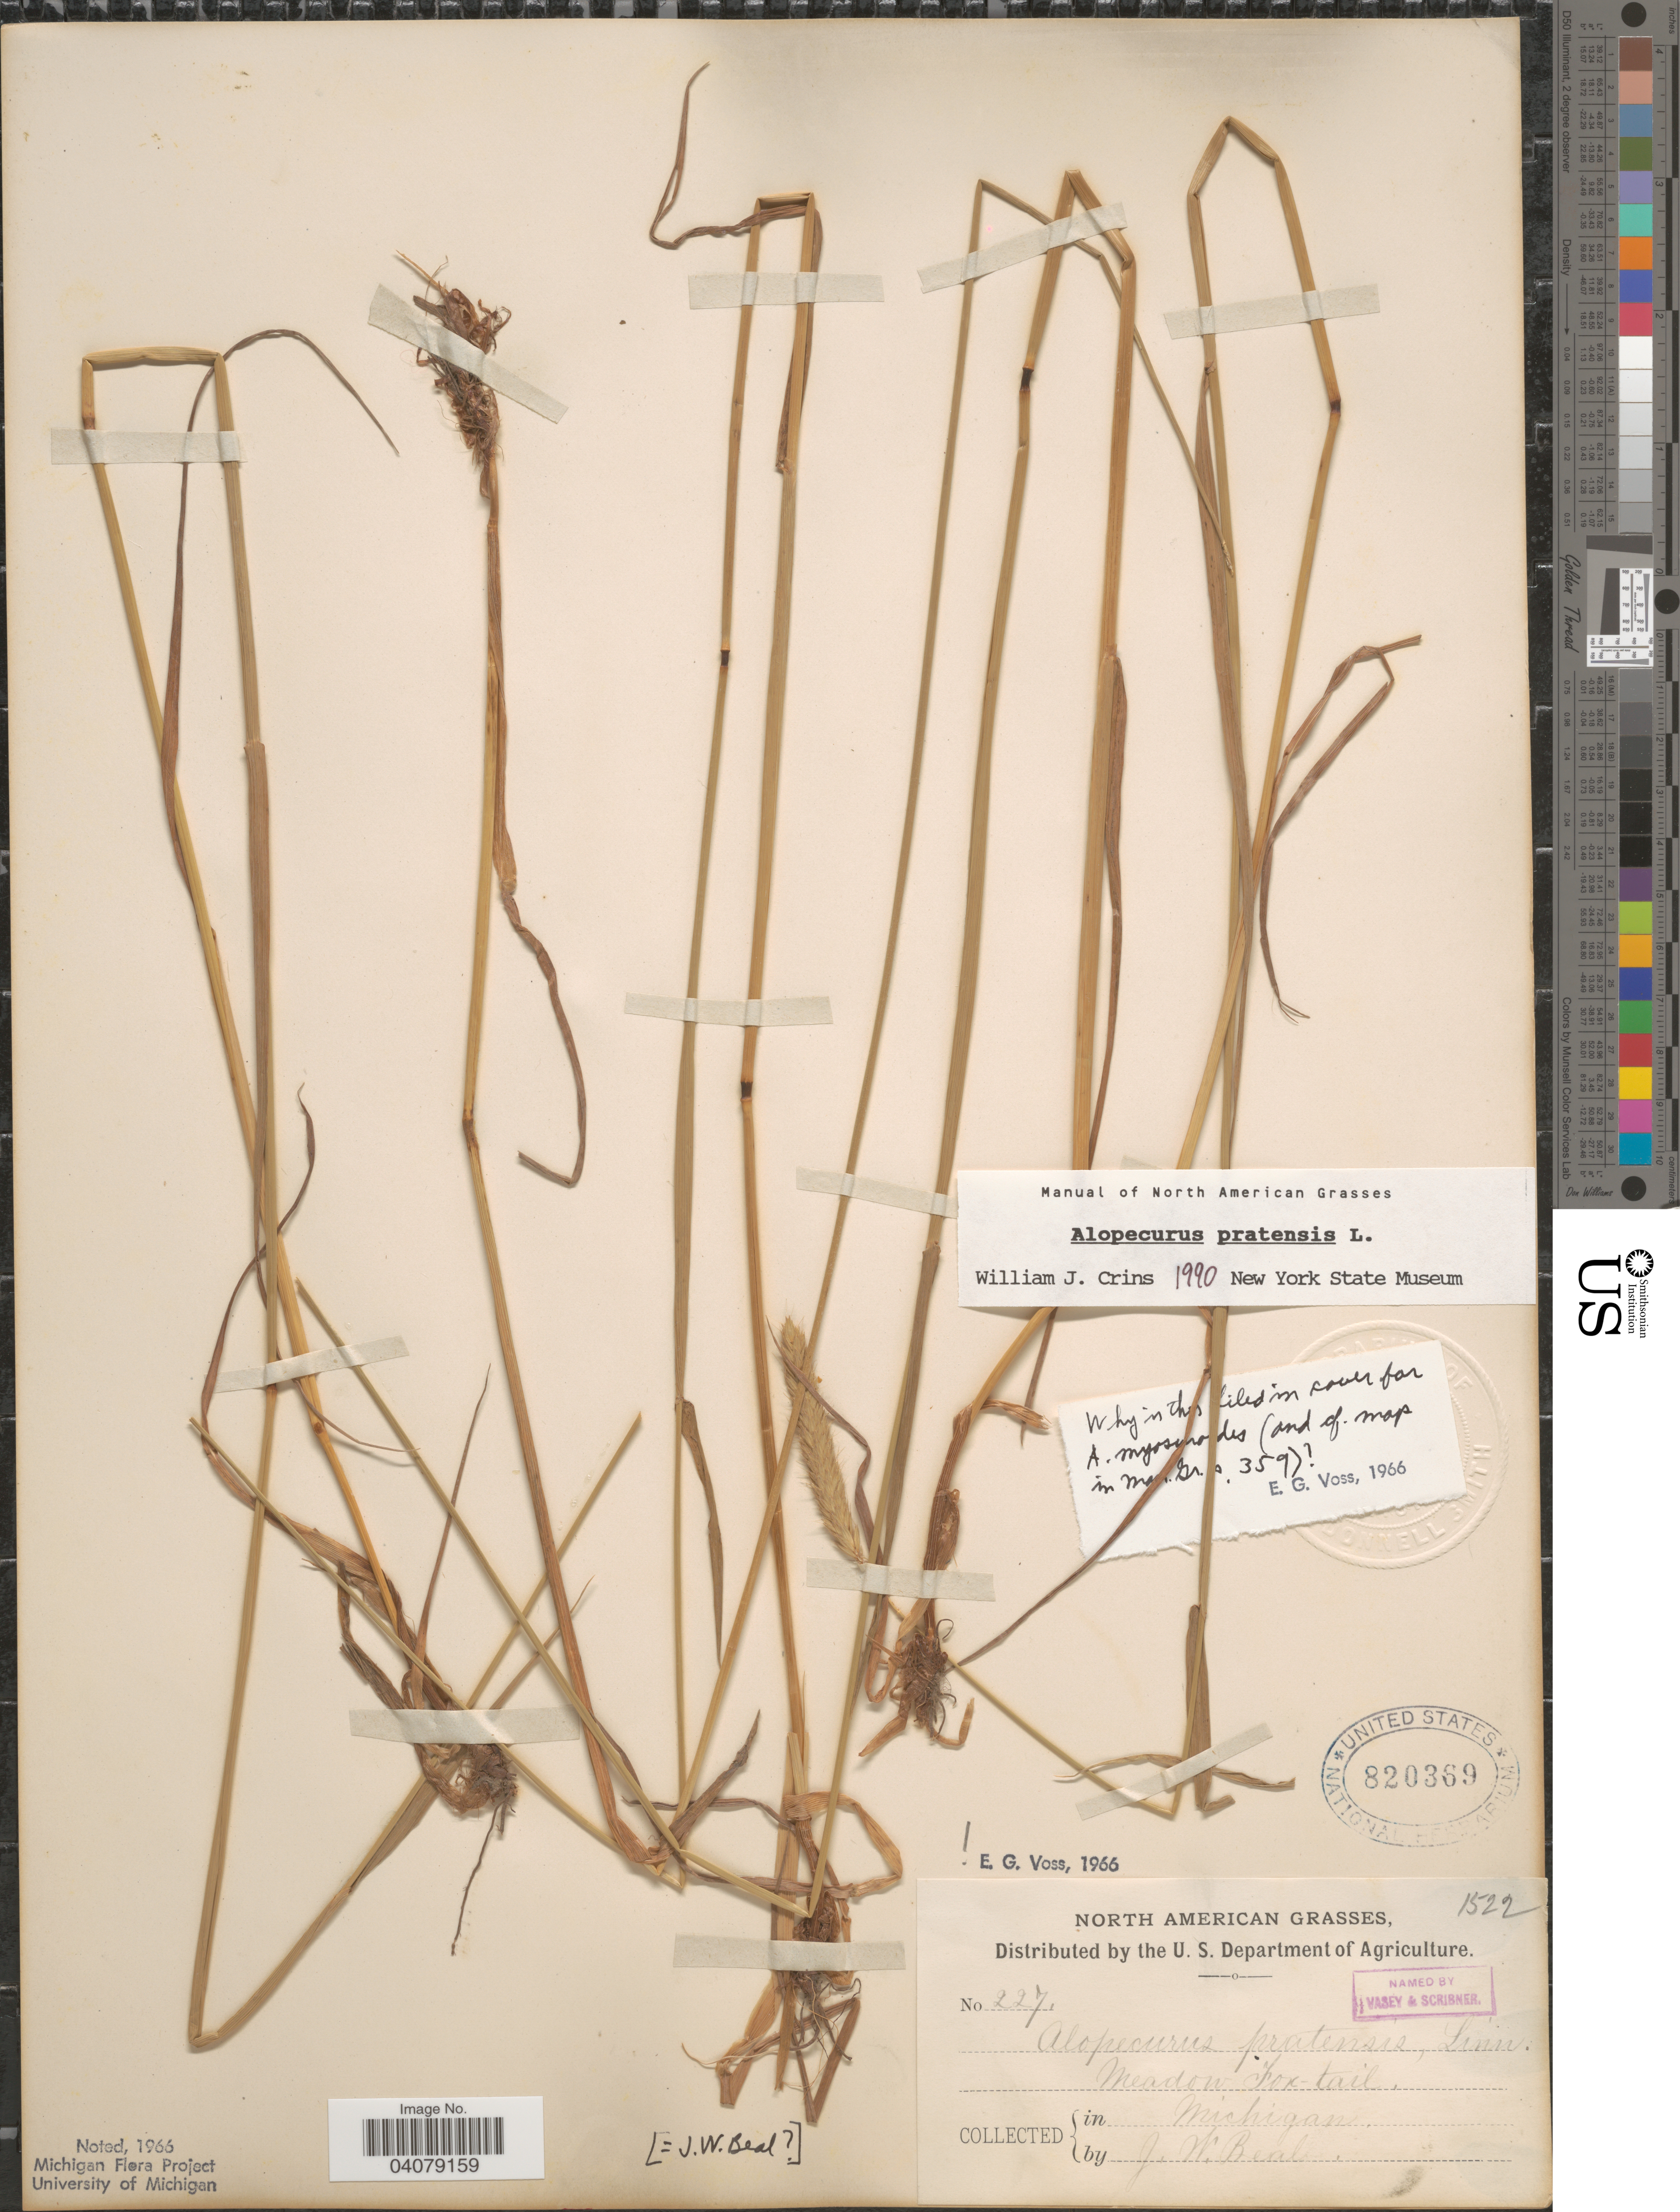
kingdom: Plantae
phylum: Tracheophyta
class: Liliopsida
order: Poales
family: Poaceae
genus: Alopecurus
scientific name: Alopecurus pratensis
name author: L.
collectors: J. Beals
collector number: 227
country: United States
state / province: Michigan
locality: Meadow Fox-tail.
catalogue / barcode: US 820369